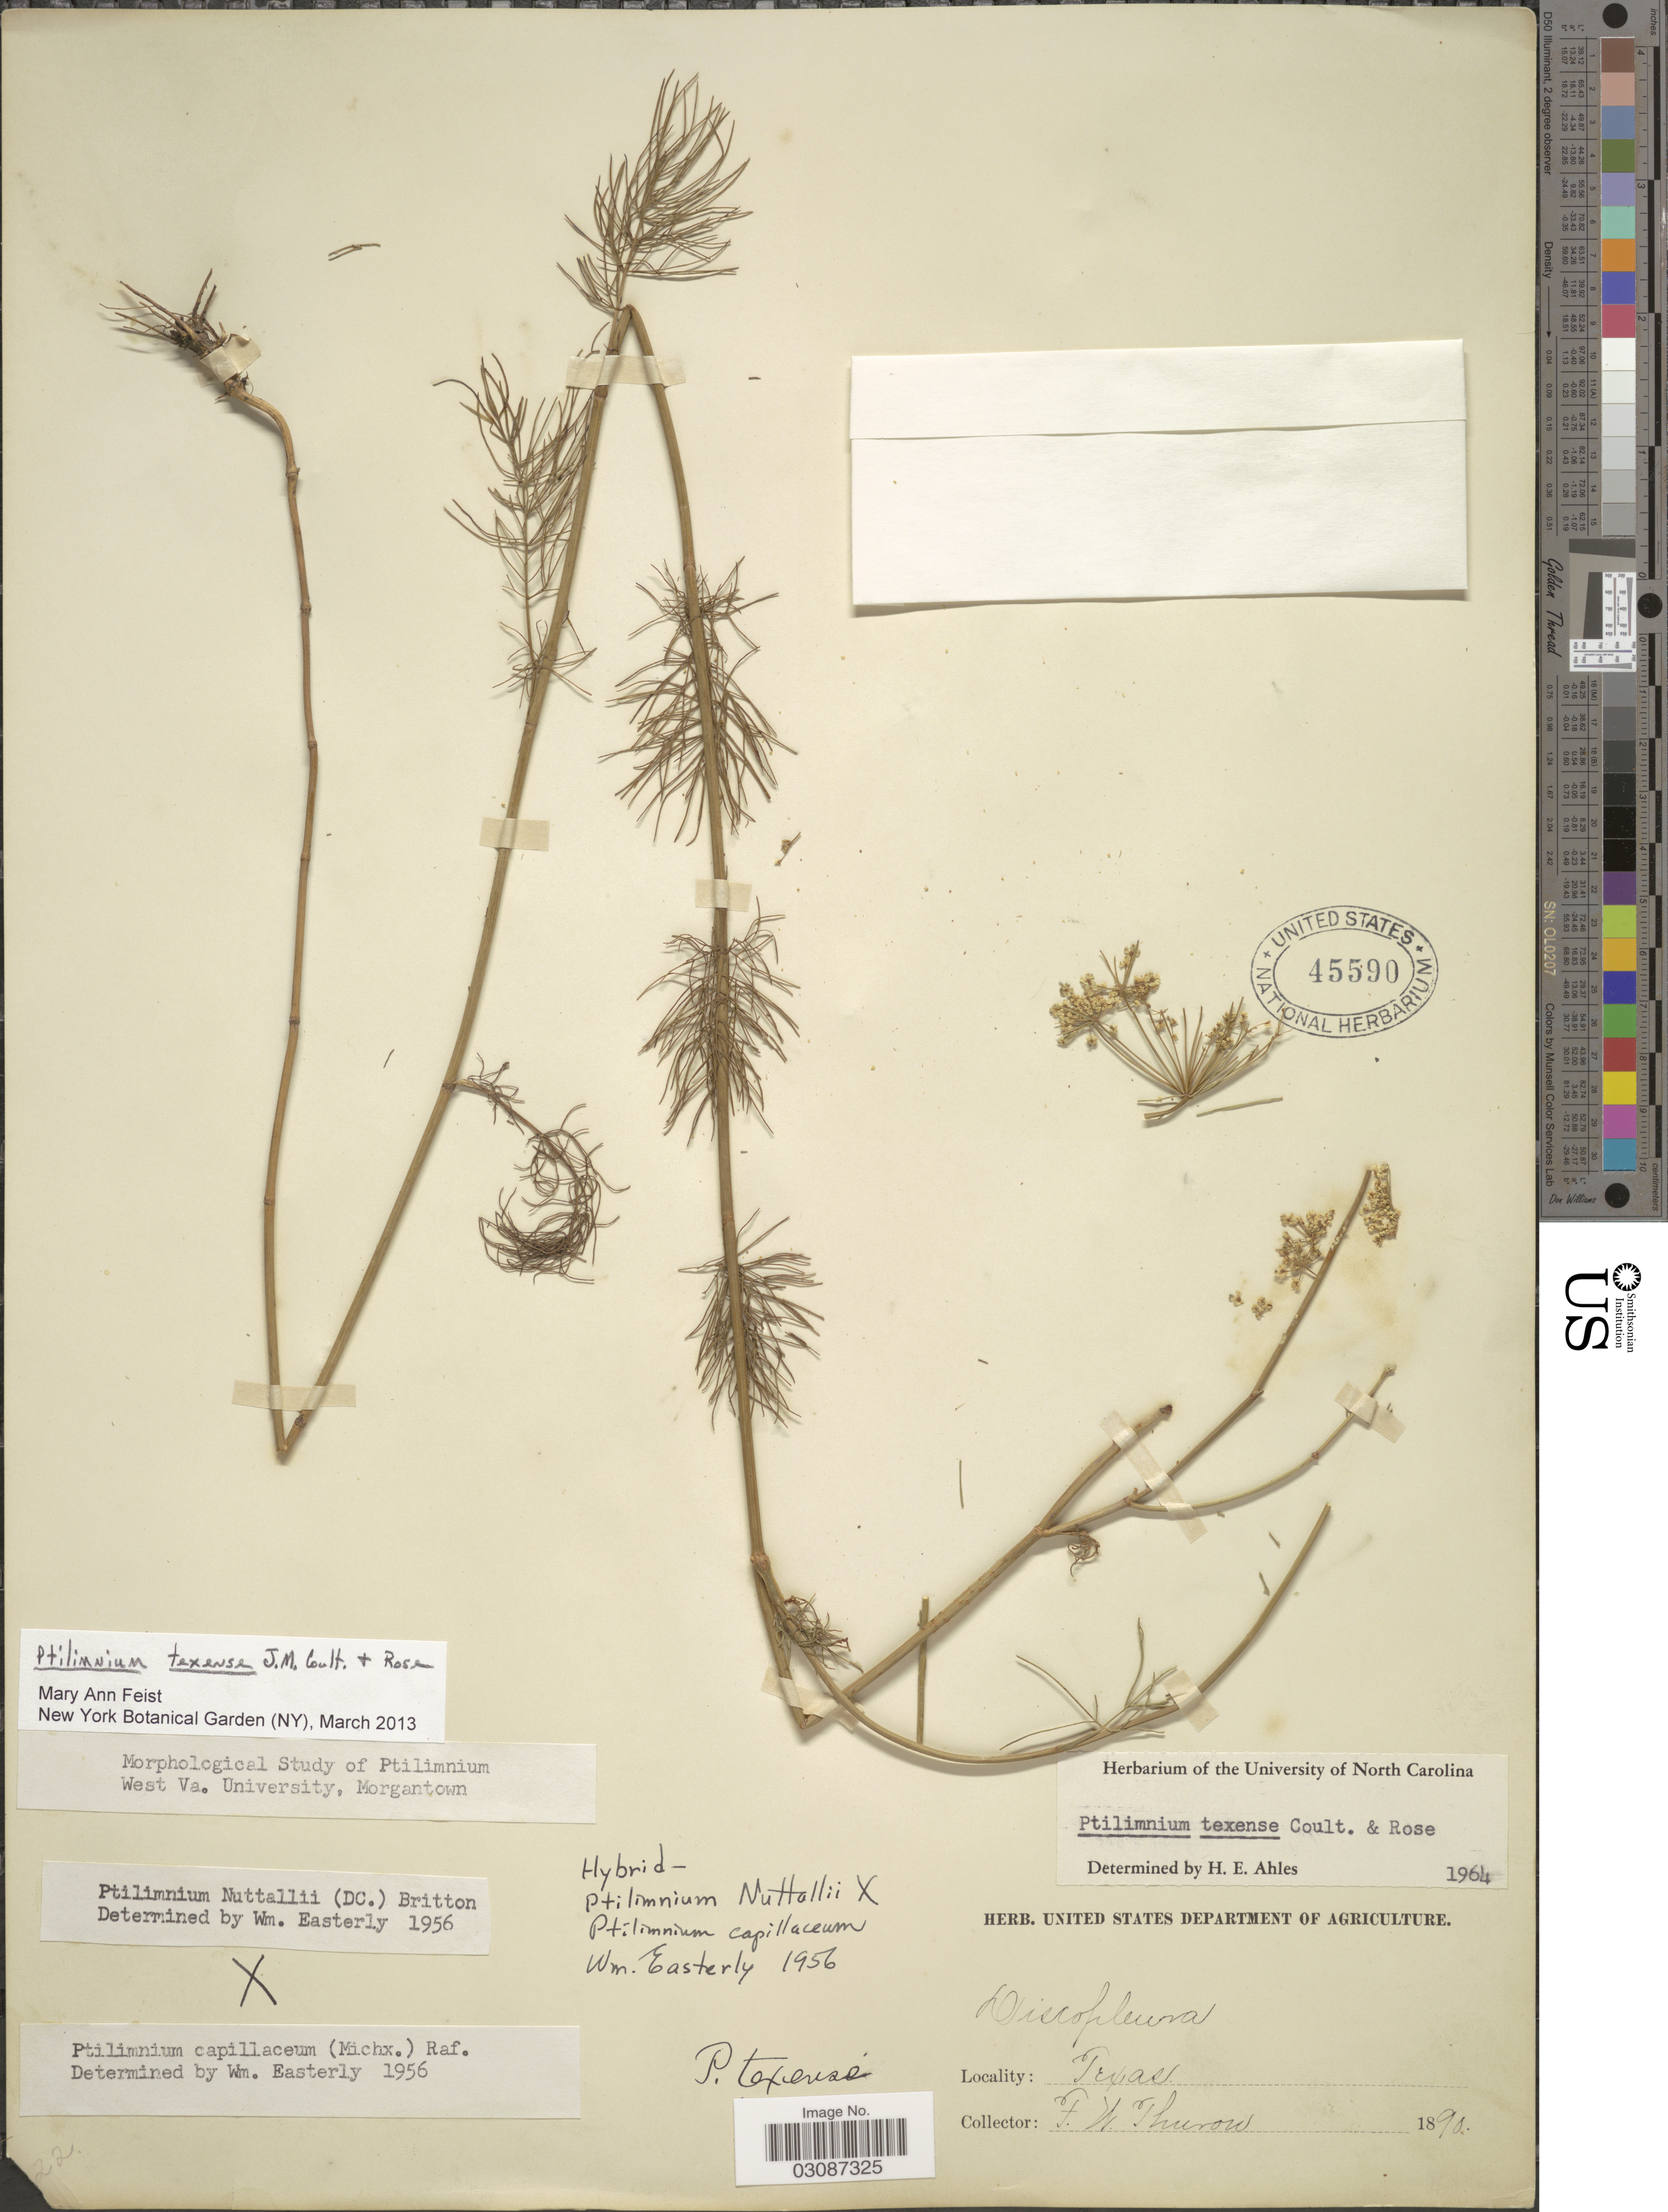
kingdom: Plantae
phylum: Tracheophyta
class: Magnoliopsida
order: Apiales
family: Apiaceae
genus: Ptilimnium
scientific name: Ptilimnium x texense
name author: (J.M. Coult. & Rose) Easterly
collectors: F. W. Thurow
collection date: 1890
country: United States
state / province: Texas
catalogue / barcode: US 45590